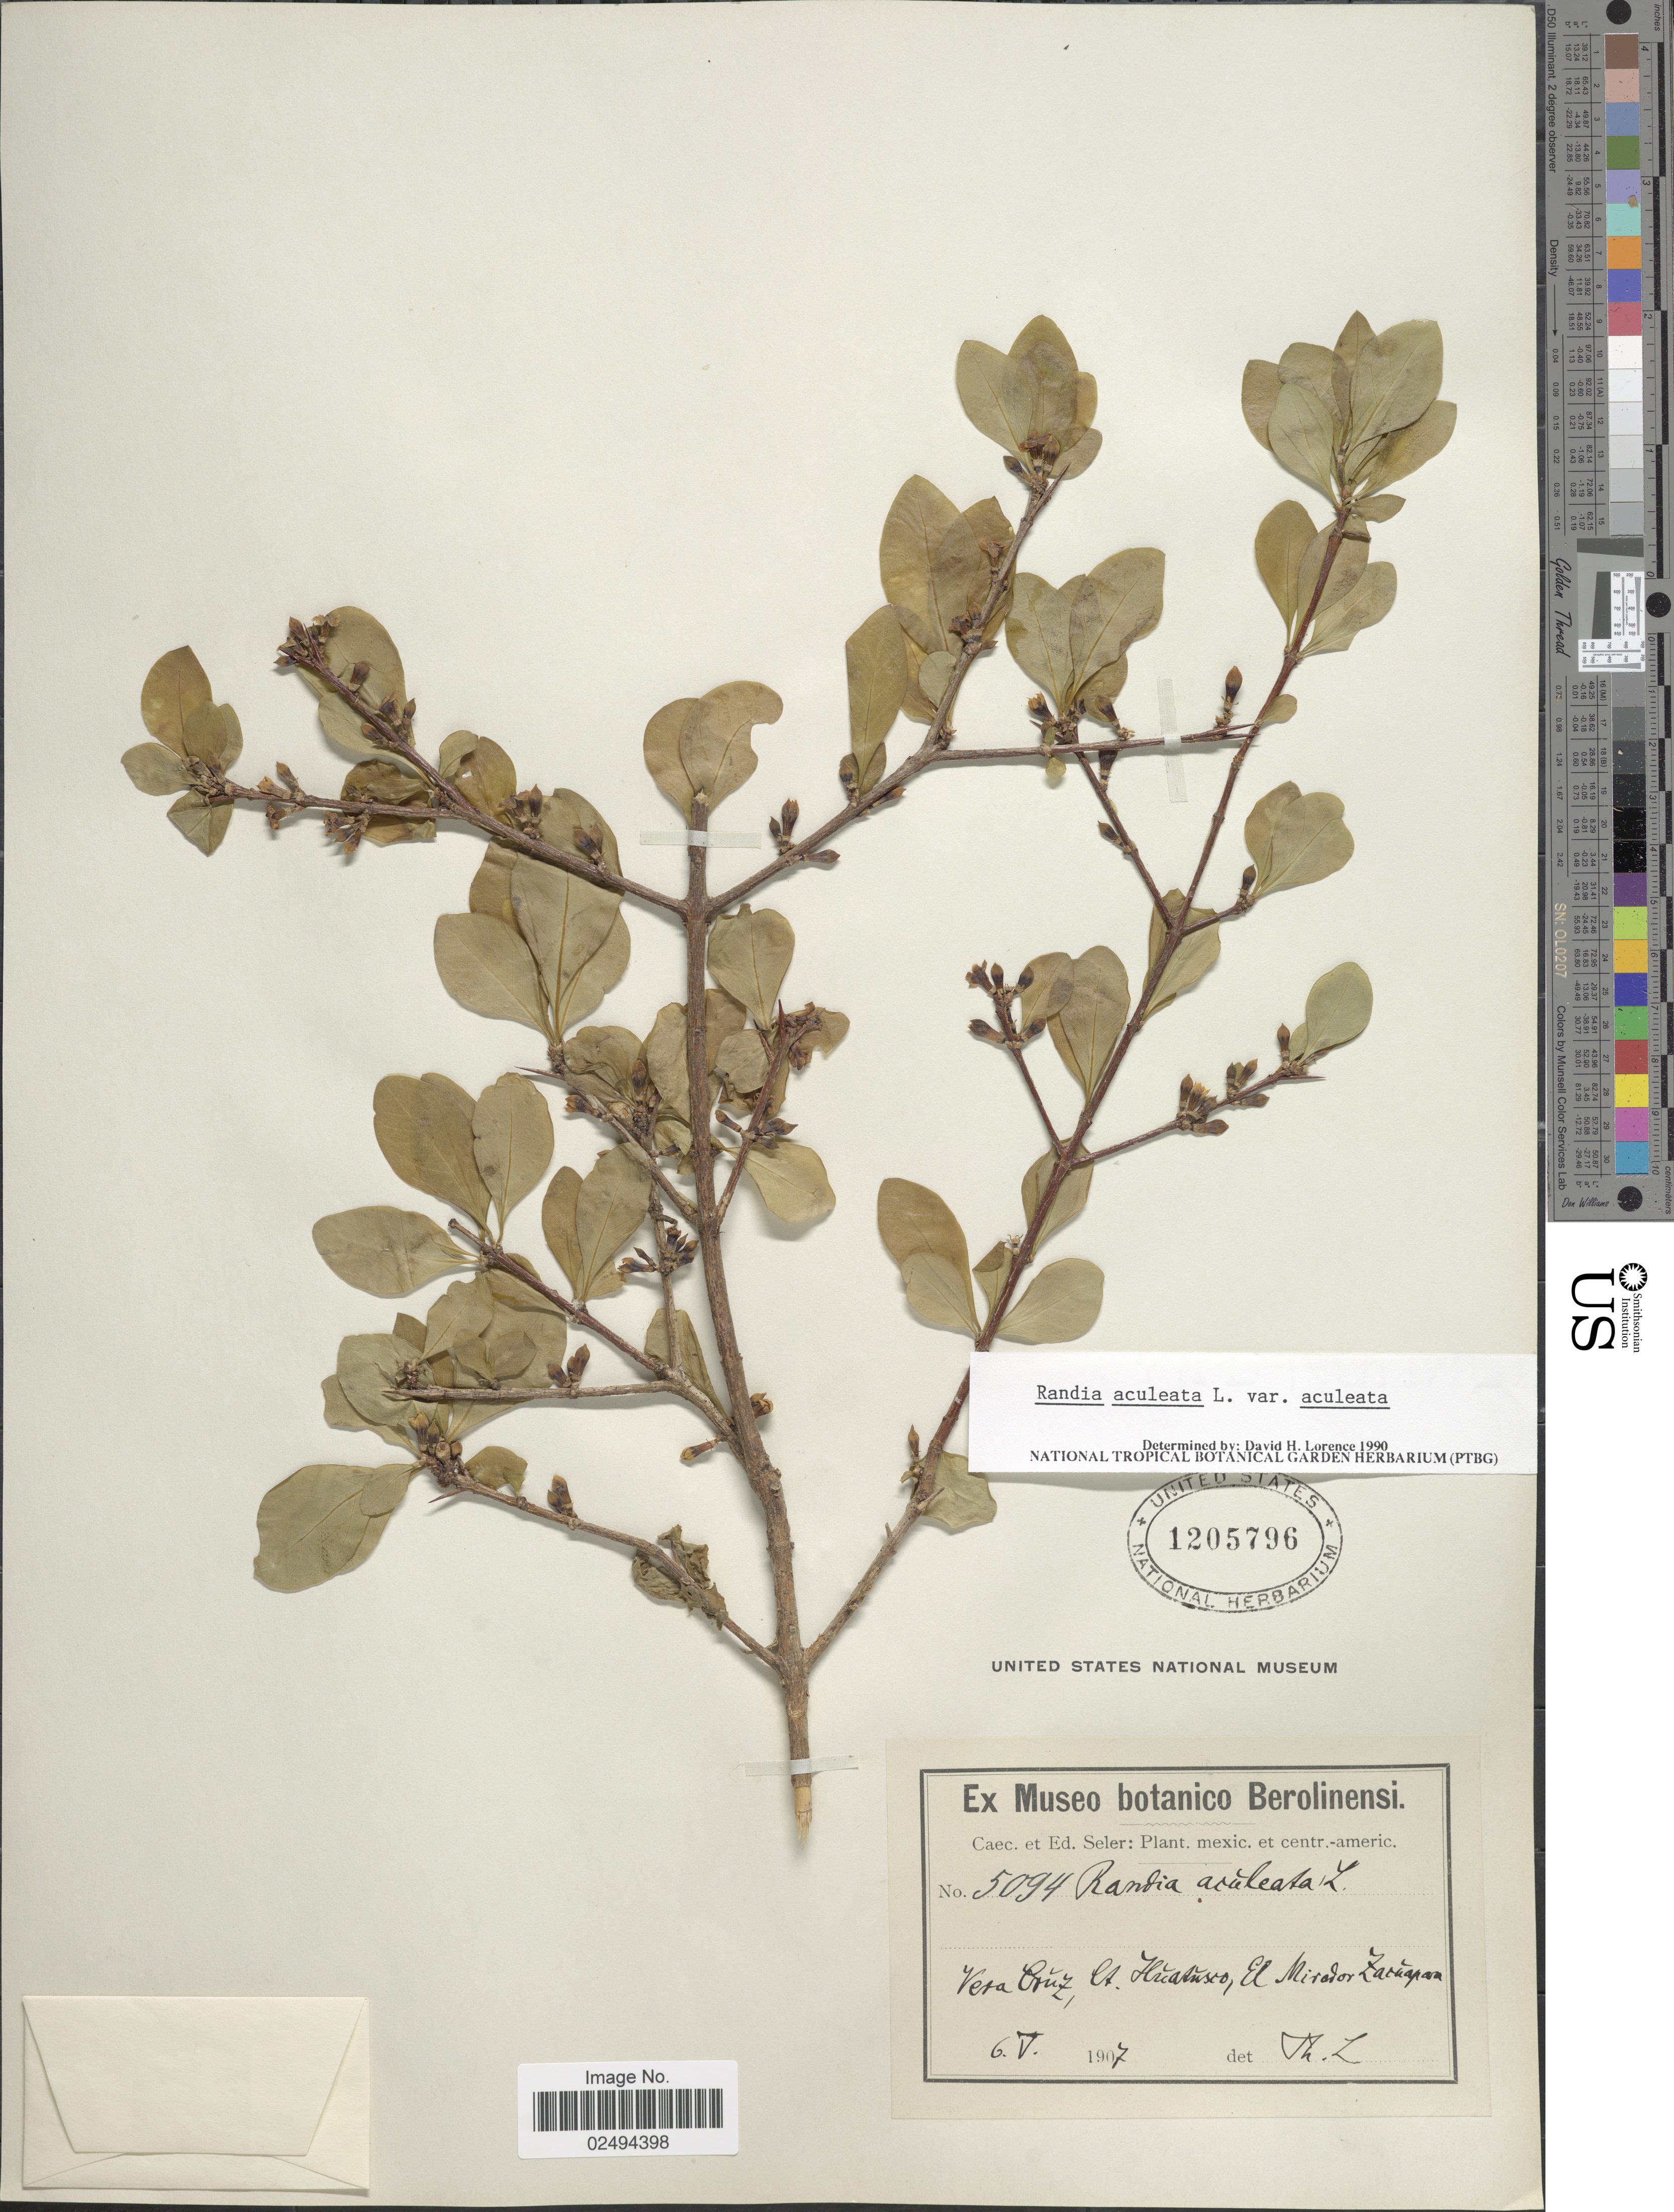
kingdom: Plantae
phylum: Tracheophyta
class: Magnoliopsida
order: Gentianales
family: Rubiaceae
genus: Randia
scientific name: Randia aculeata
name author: L.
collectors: ex Caec. et Ed Seler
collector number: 5094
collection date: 1907-05-06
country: Mexico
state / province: Veracruz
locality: Vera Cruz, Ct. Huatusco, El Mirador Zacuapam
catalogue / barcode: US 1205796